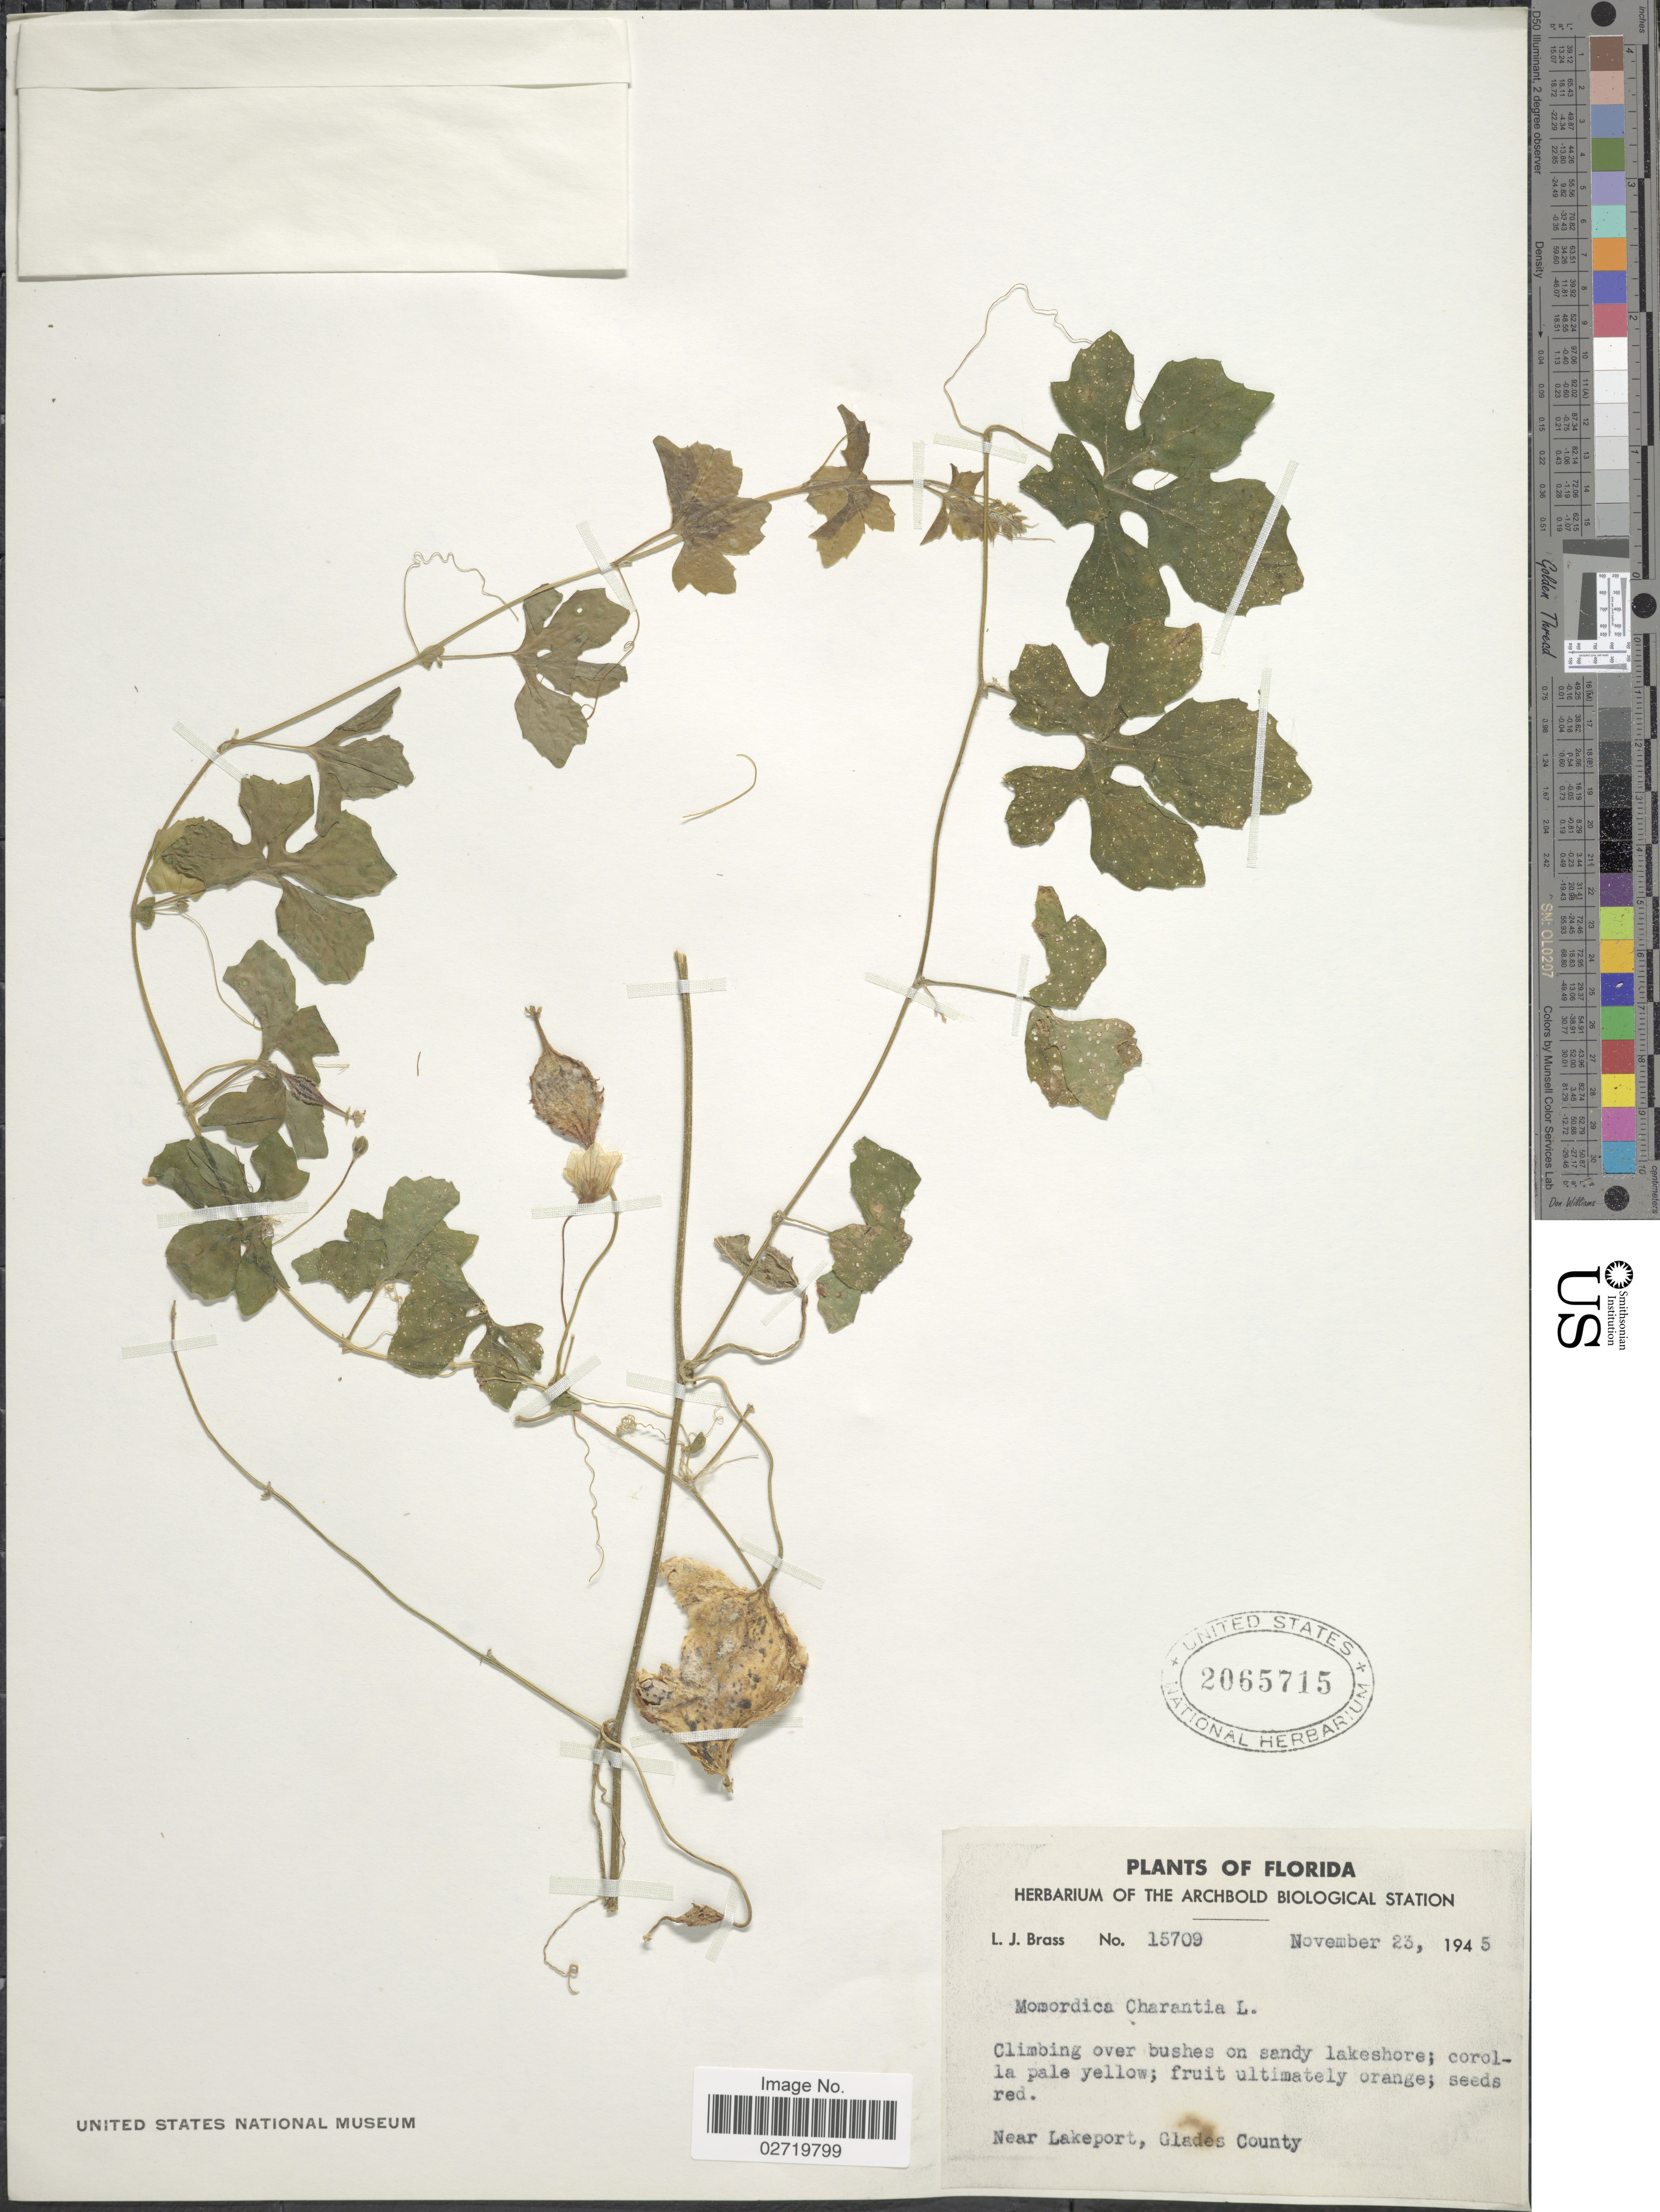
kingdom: Plantae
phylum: Tracheophyta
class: Magnoliopsida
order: Cucurbitales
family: Cucurbitaceae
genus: Momordica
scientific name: Momordica charantia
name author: L.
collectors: L. J. Brass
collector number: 15709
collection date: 1945-11-23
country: United States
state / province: Florida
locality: Near Lakeport, Glades County.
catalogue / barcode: US 2065715